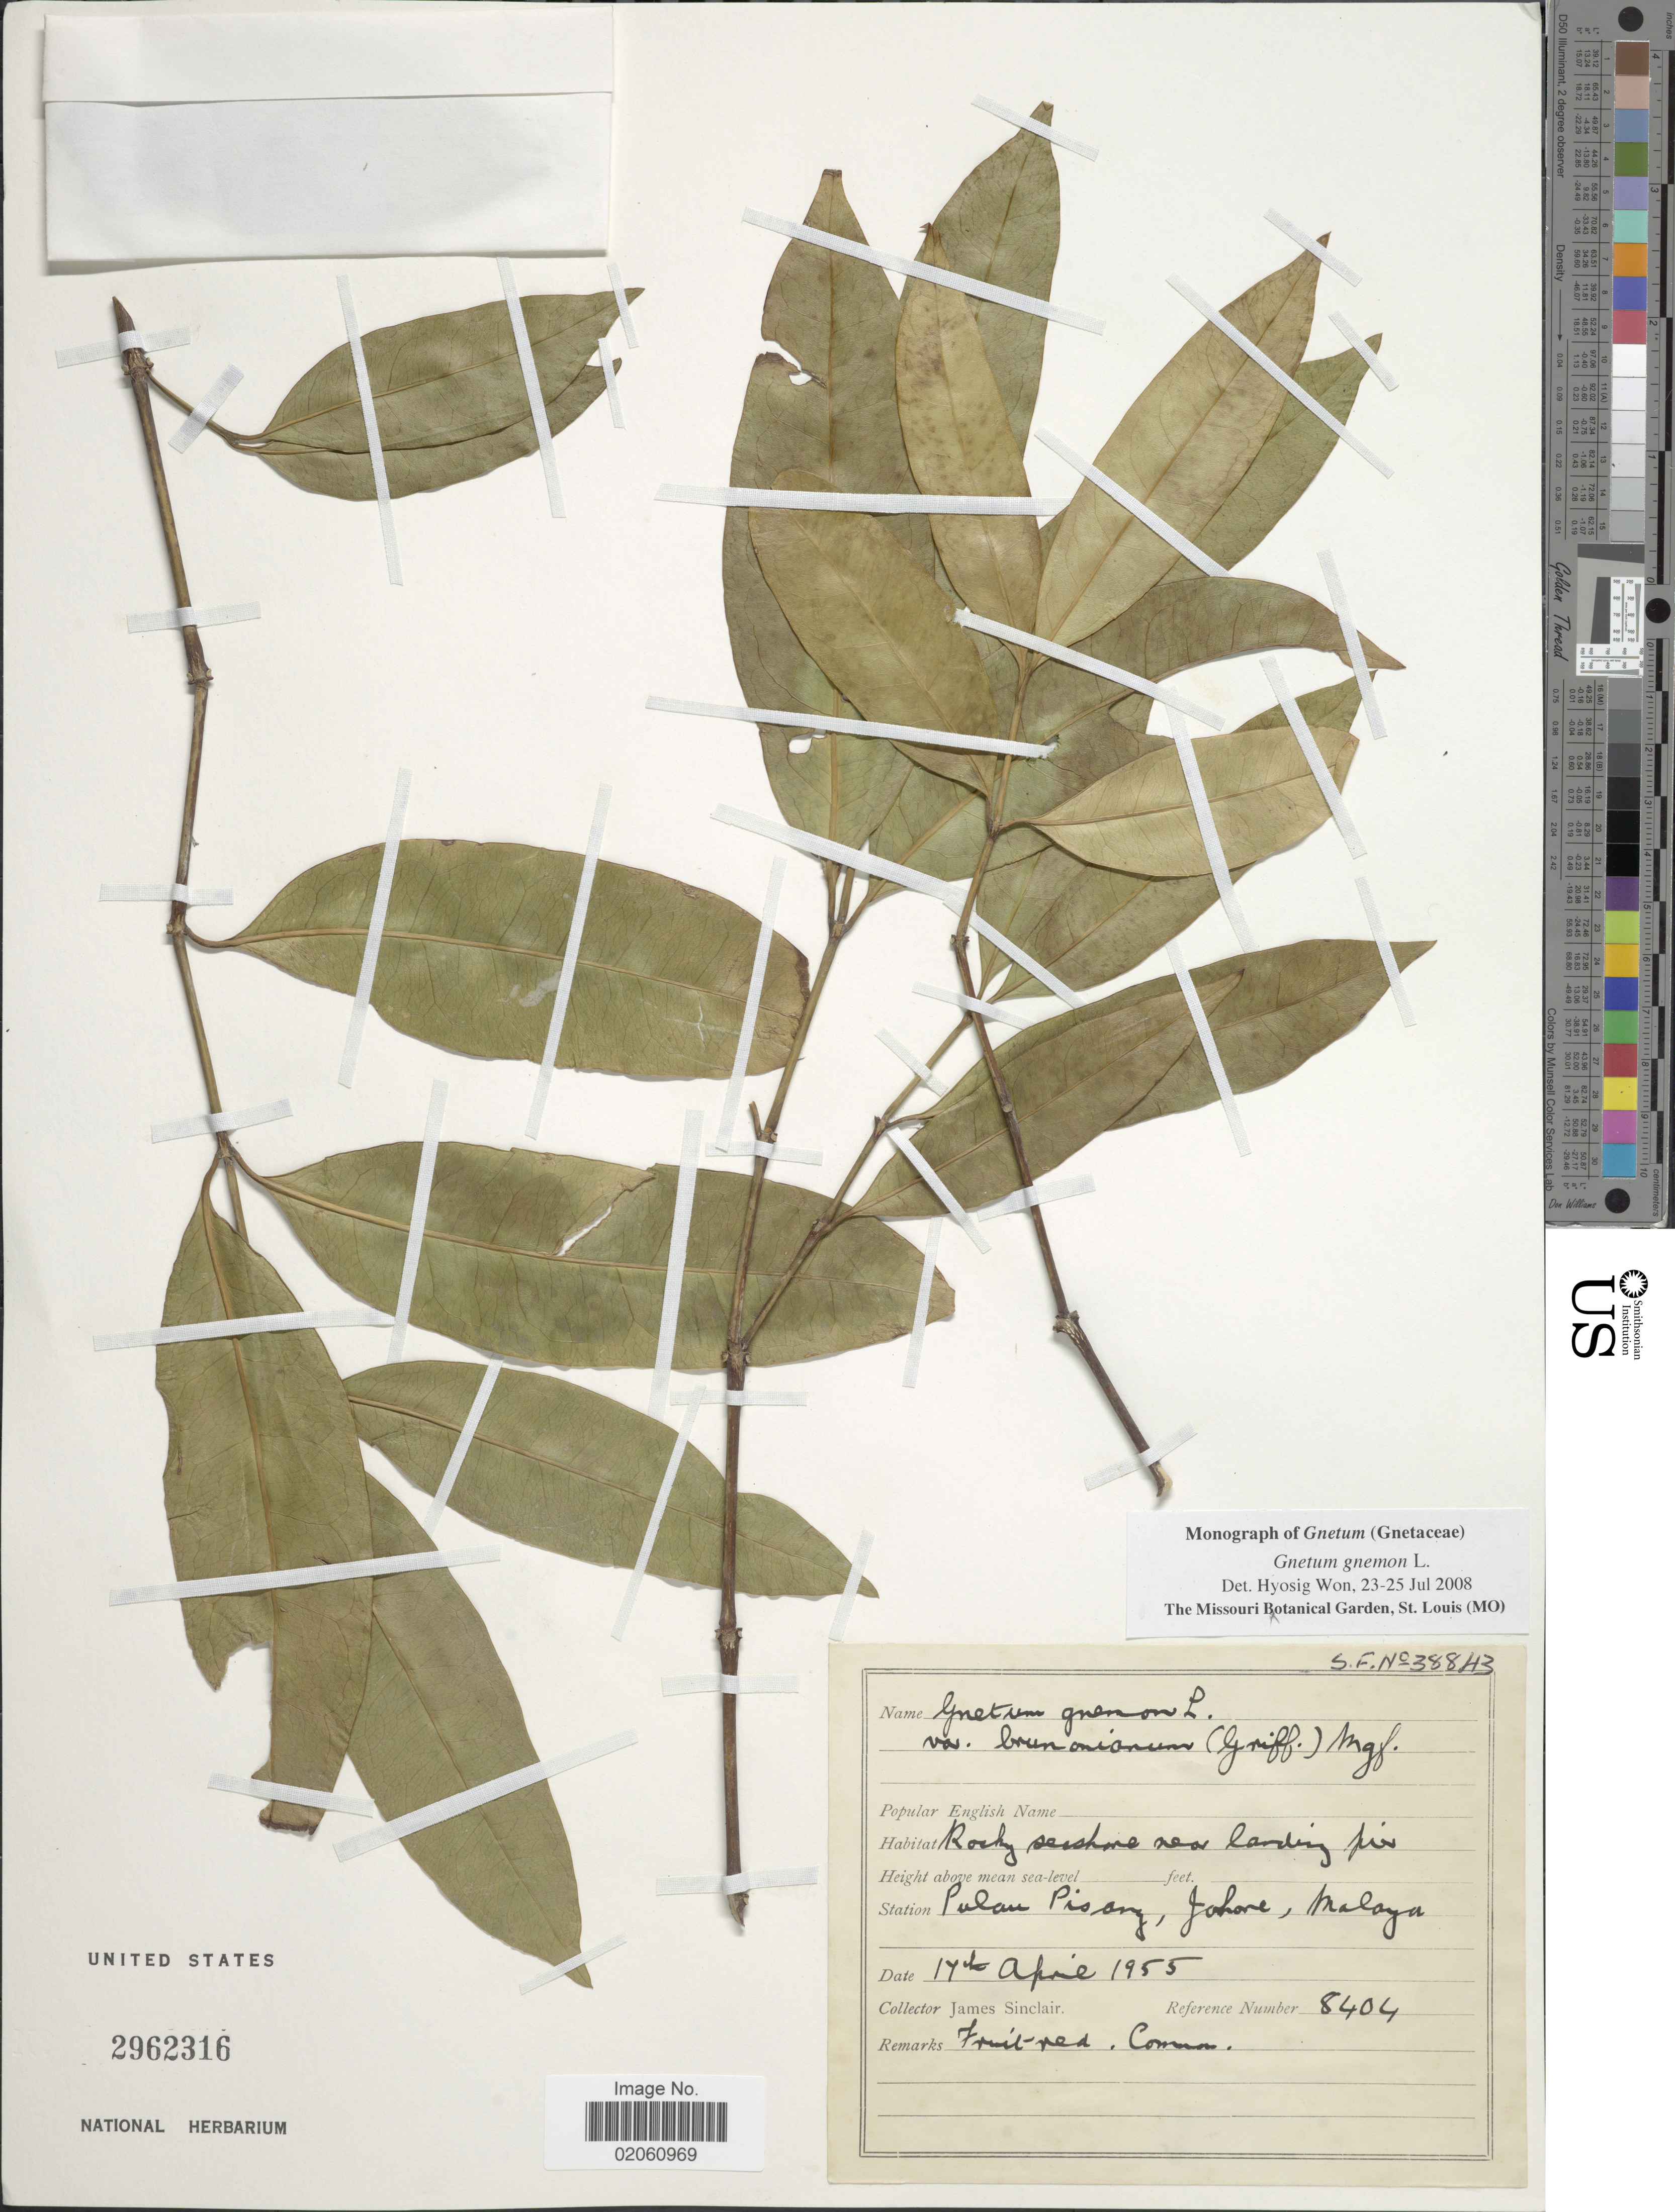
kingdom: Plantae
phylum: Tracheophyta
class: Gnetopsida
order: Gnetales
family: Gnetaceae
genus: Gnetum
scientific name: Gnetum gnemon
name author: L.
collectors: J. Sinclair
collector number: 8404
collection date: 1955-04-17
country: Malaysia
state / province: Johor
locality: Pulau Pisang, Johore, Malaya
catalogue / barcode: US 2962316